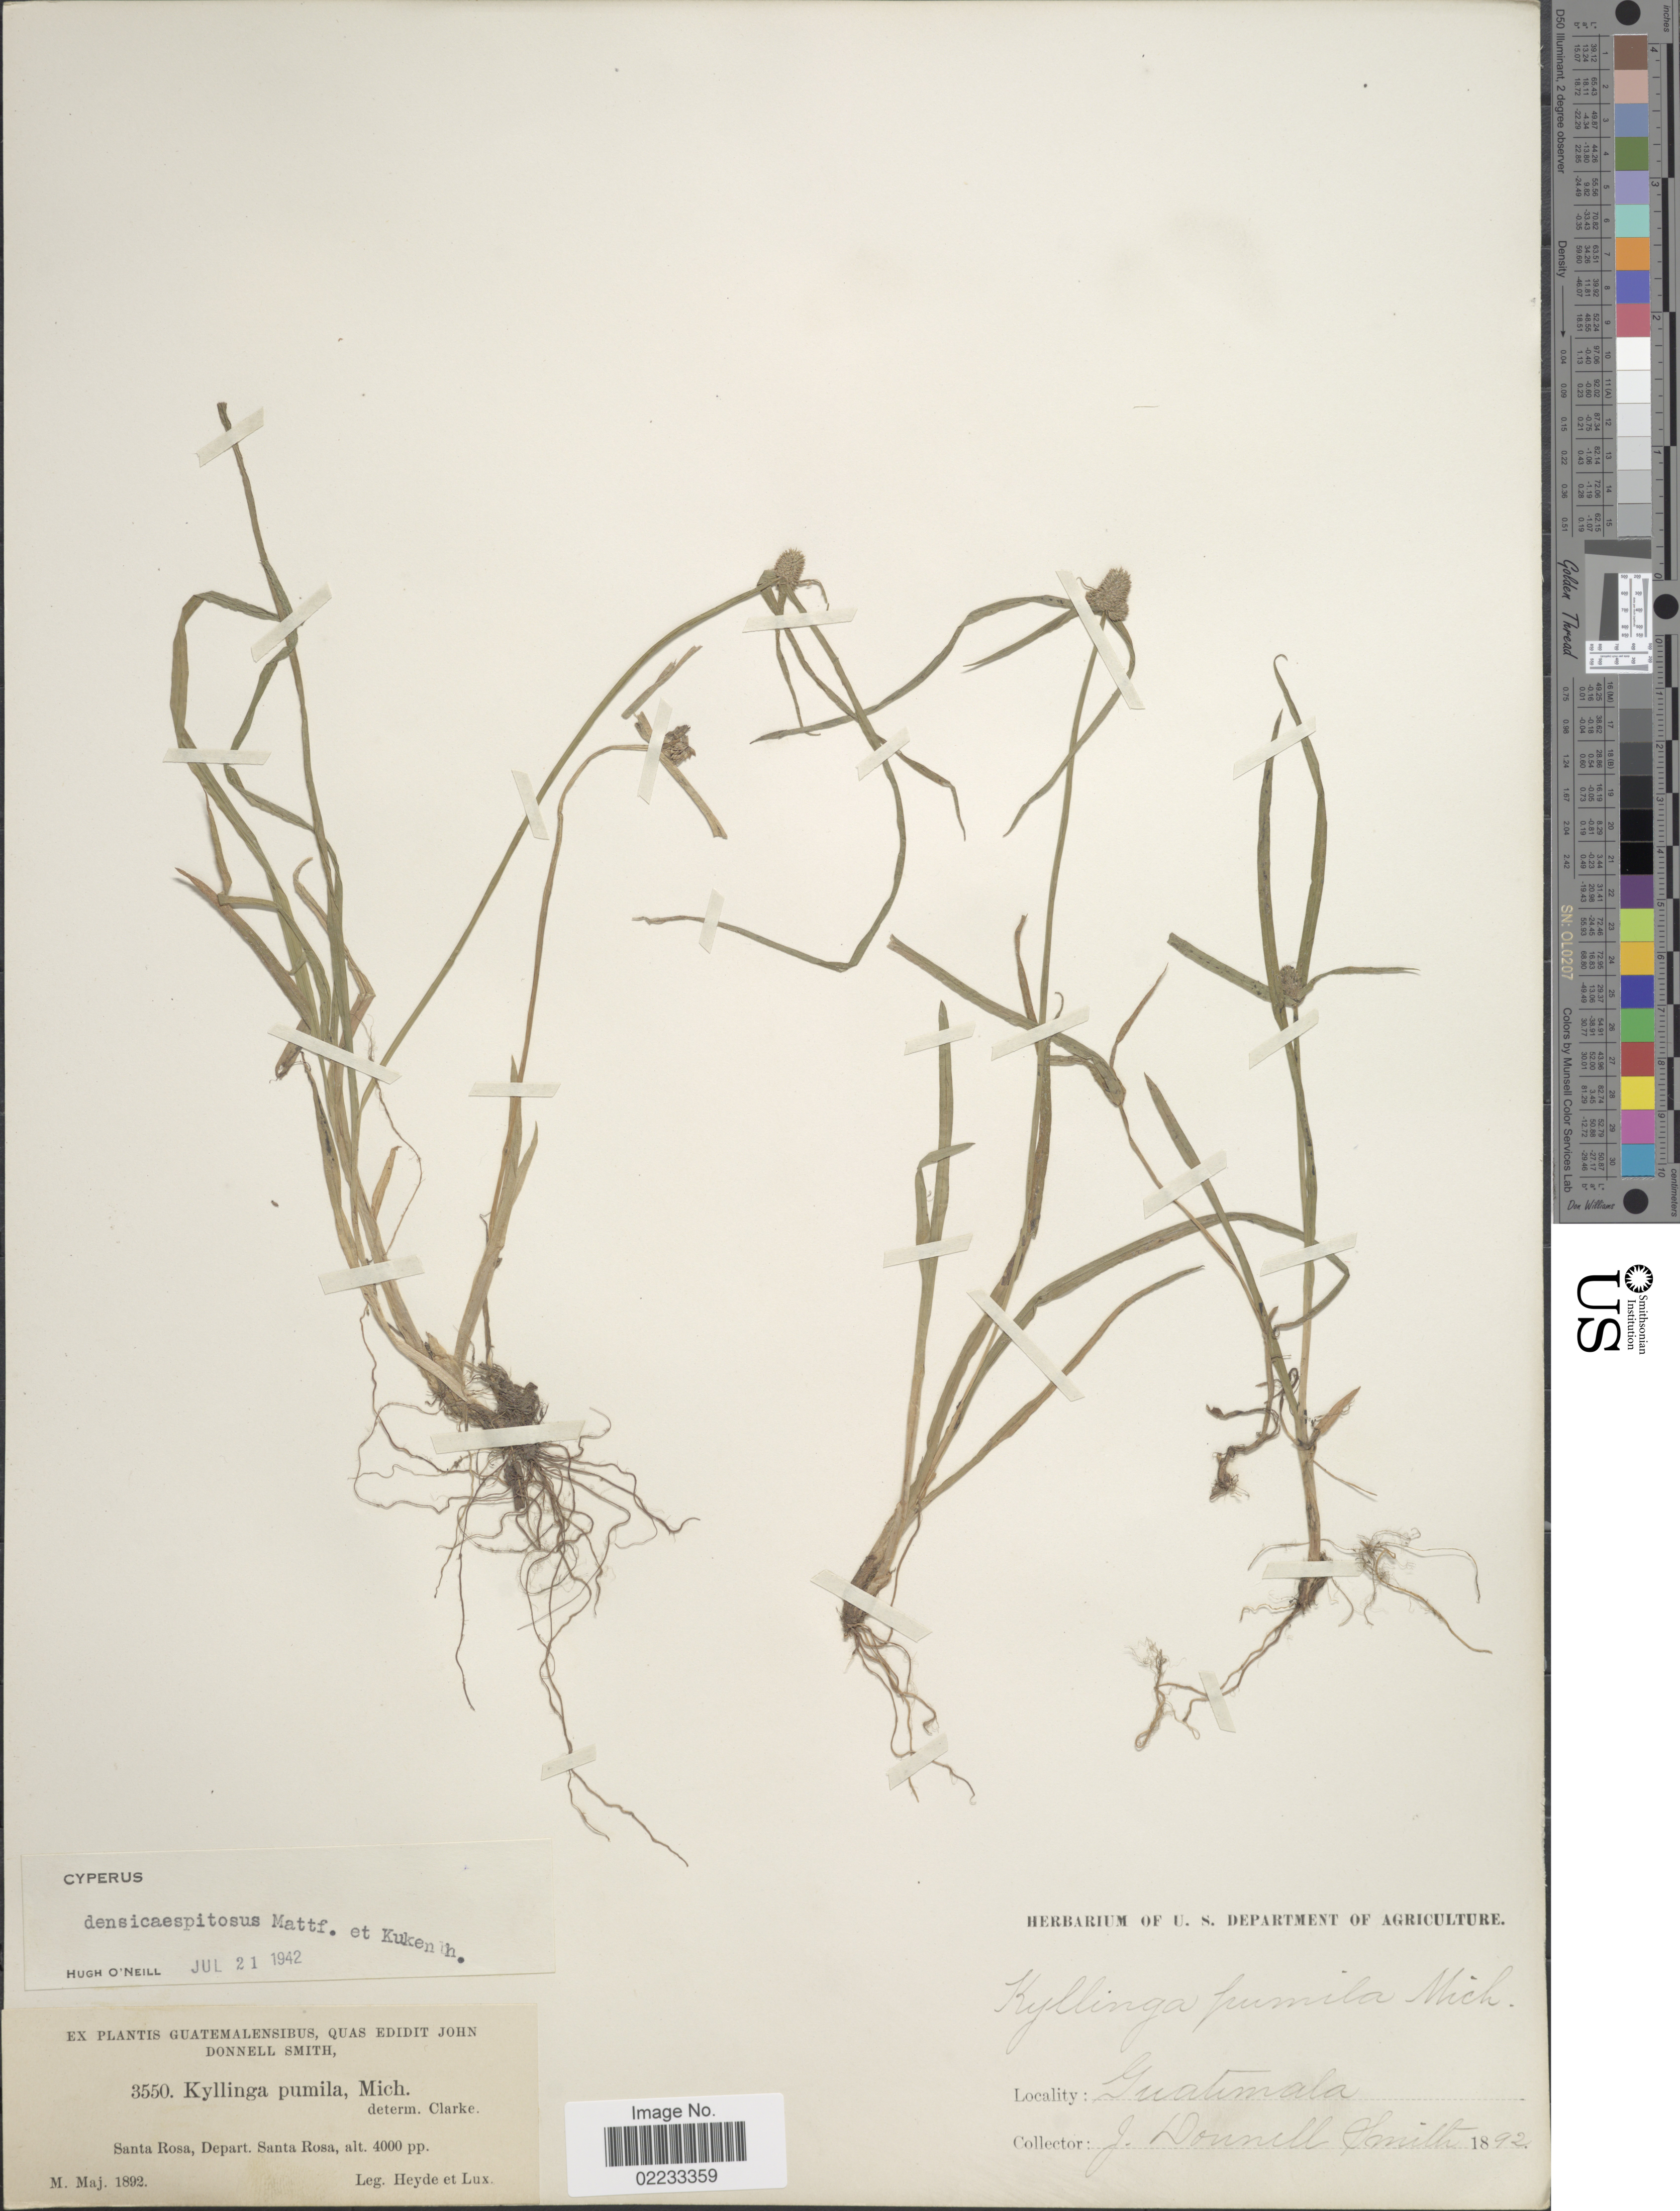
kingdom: Plantae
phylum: Tracheophyta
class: Liliopsida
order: Poales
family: Cyperaceae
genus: Cyperus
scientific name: Cyperus hortensis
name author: (Salzm. ex Steud.) Dorr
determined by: Strong, Mark T., (BOT), Smithsonian Institution - National Museum of Natural History (UNITED STATES)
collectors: Heyde & A. Solubeni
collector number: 3550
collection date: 1892-05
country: Guatemala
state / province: Santa Rosa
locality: Santa Rosa.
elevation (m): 1219